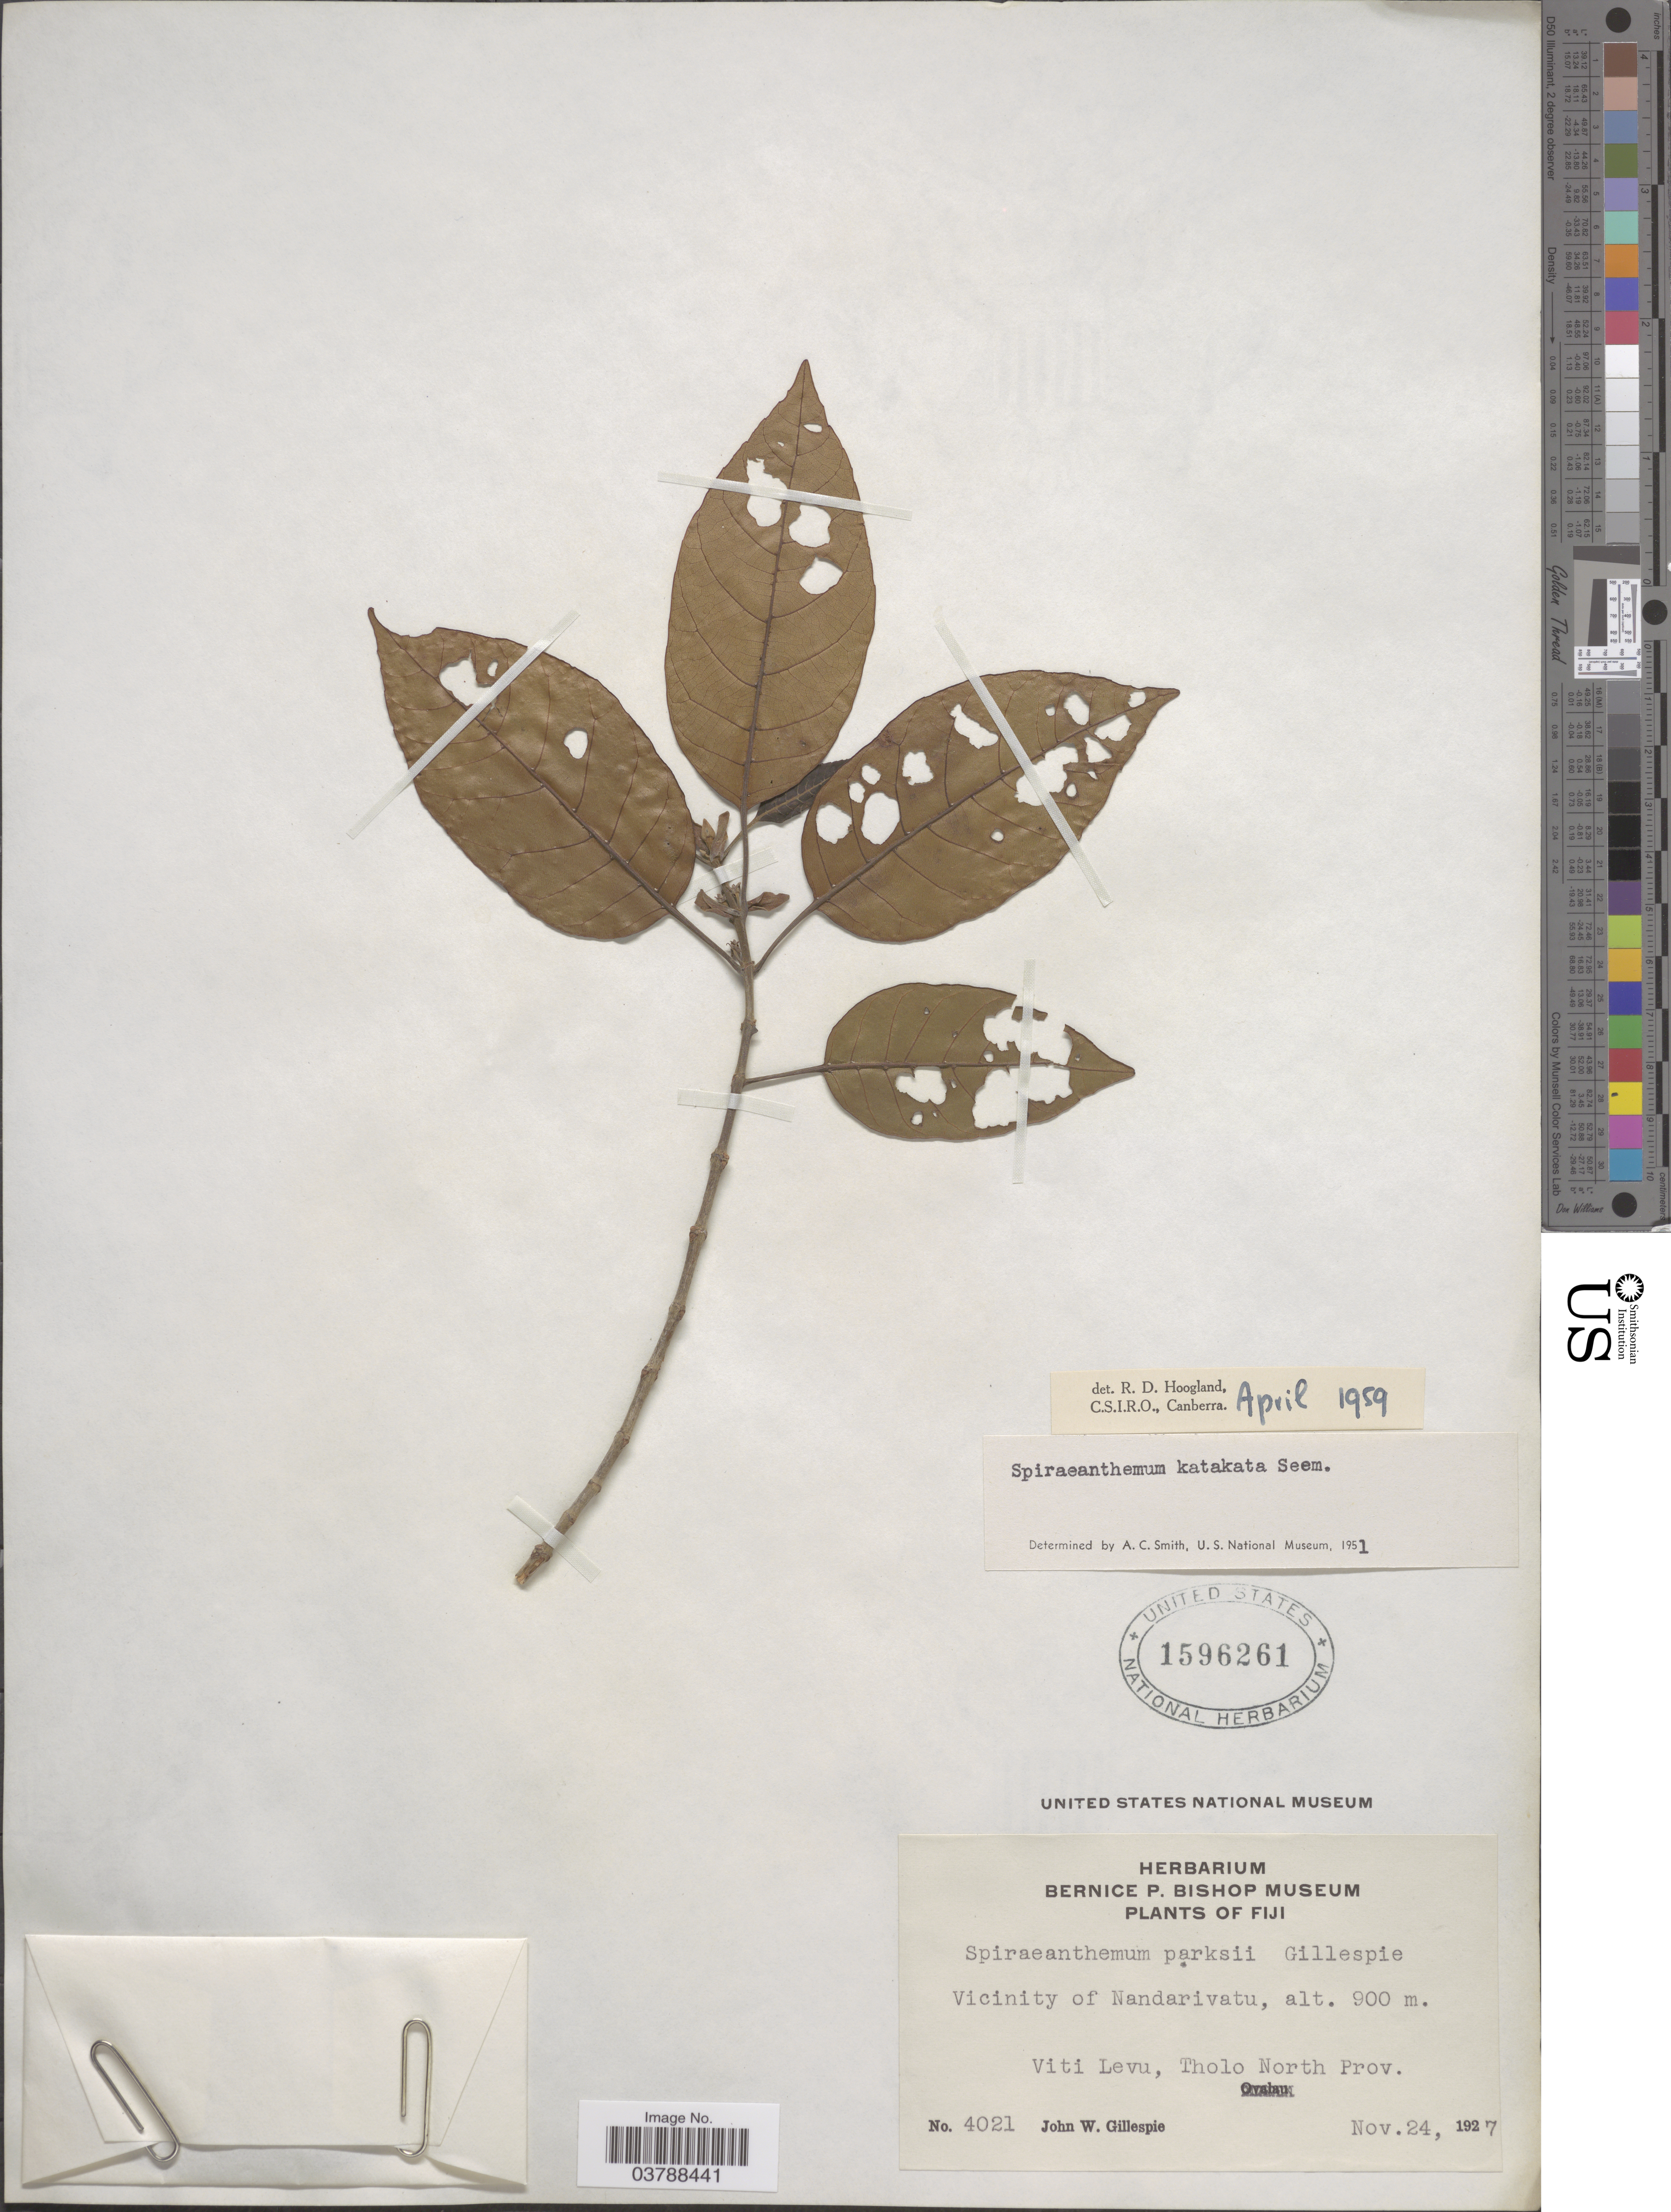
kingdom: Plantae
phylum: Tracheophyta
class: Magnoliopsida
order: Oxalidales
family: Cunoniaceae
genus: Spiraeanthemum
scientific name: Spiraeanthemum katakata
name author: Seem.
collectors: J. W. Gillespie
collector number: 4021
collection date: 1927-11-24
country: Fiji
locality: Vicinity of Nandarivatu. Viti Levu, Tholo North Prov.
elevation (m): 900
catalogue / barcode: US 1596261